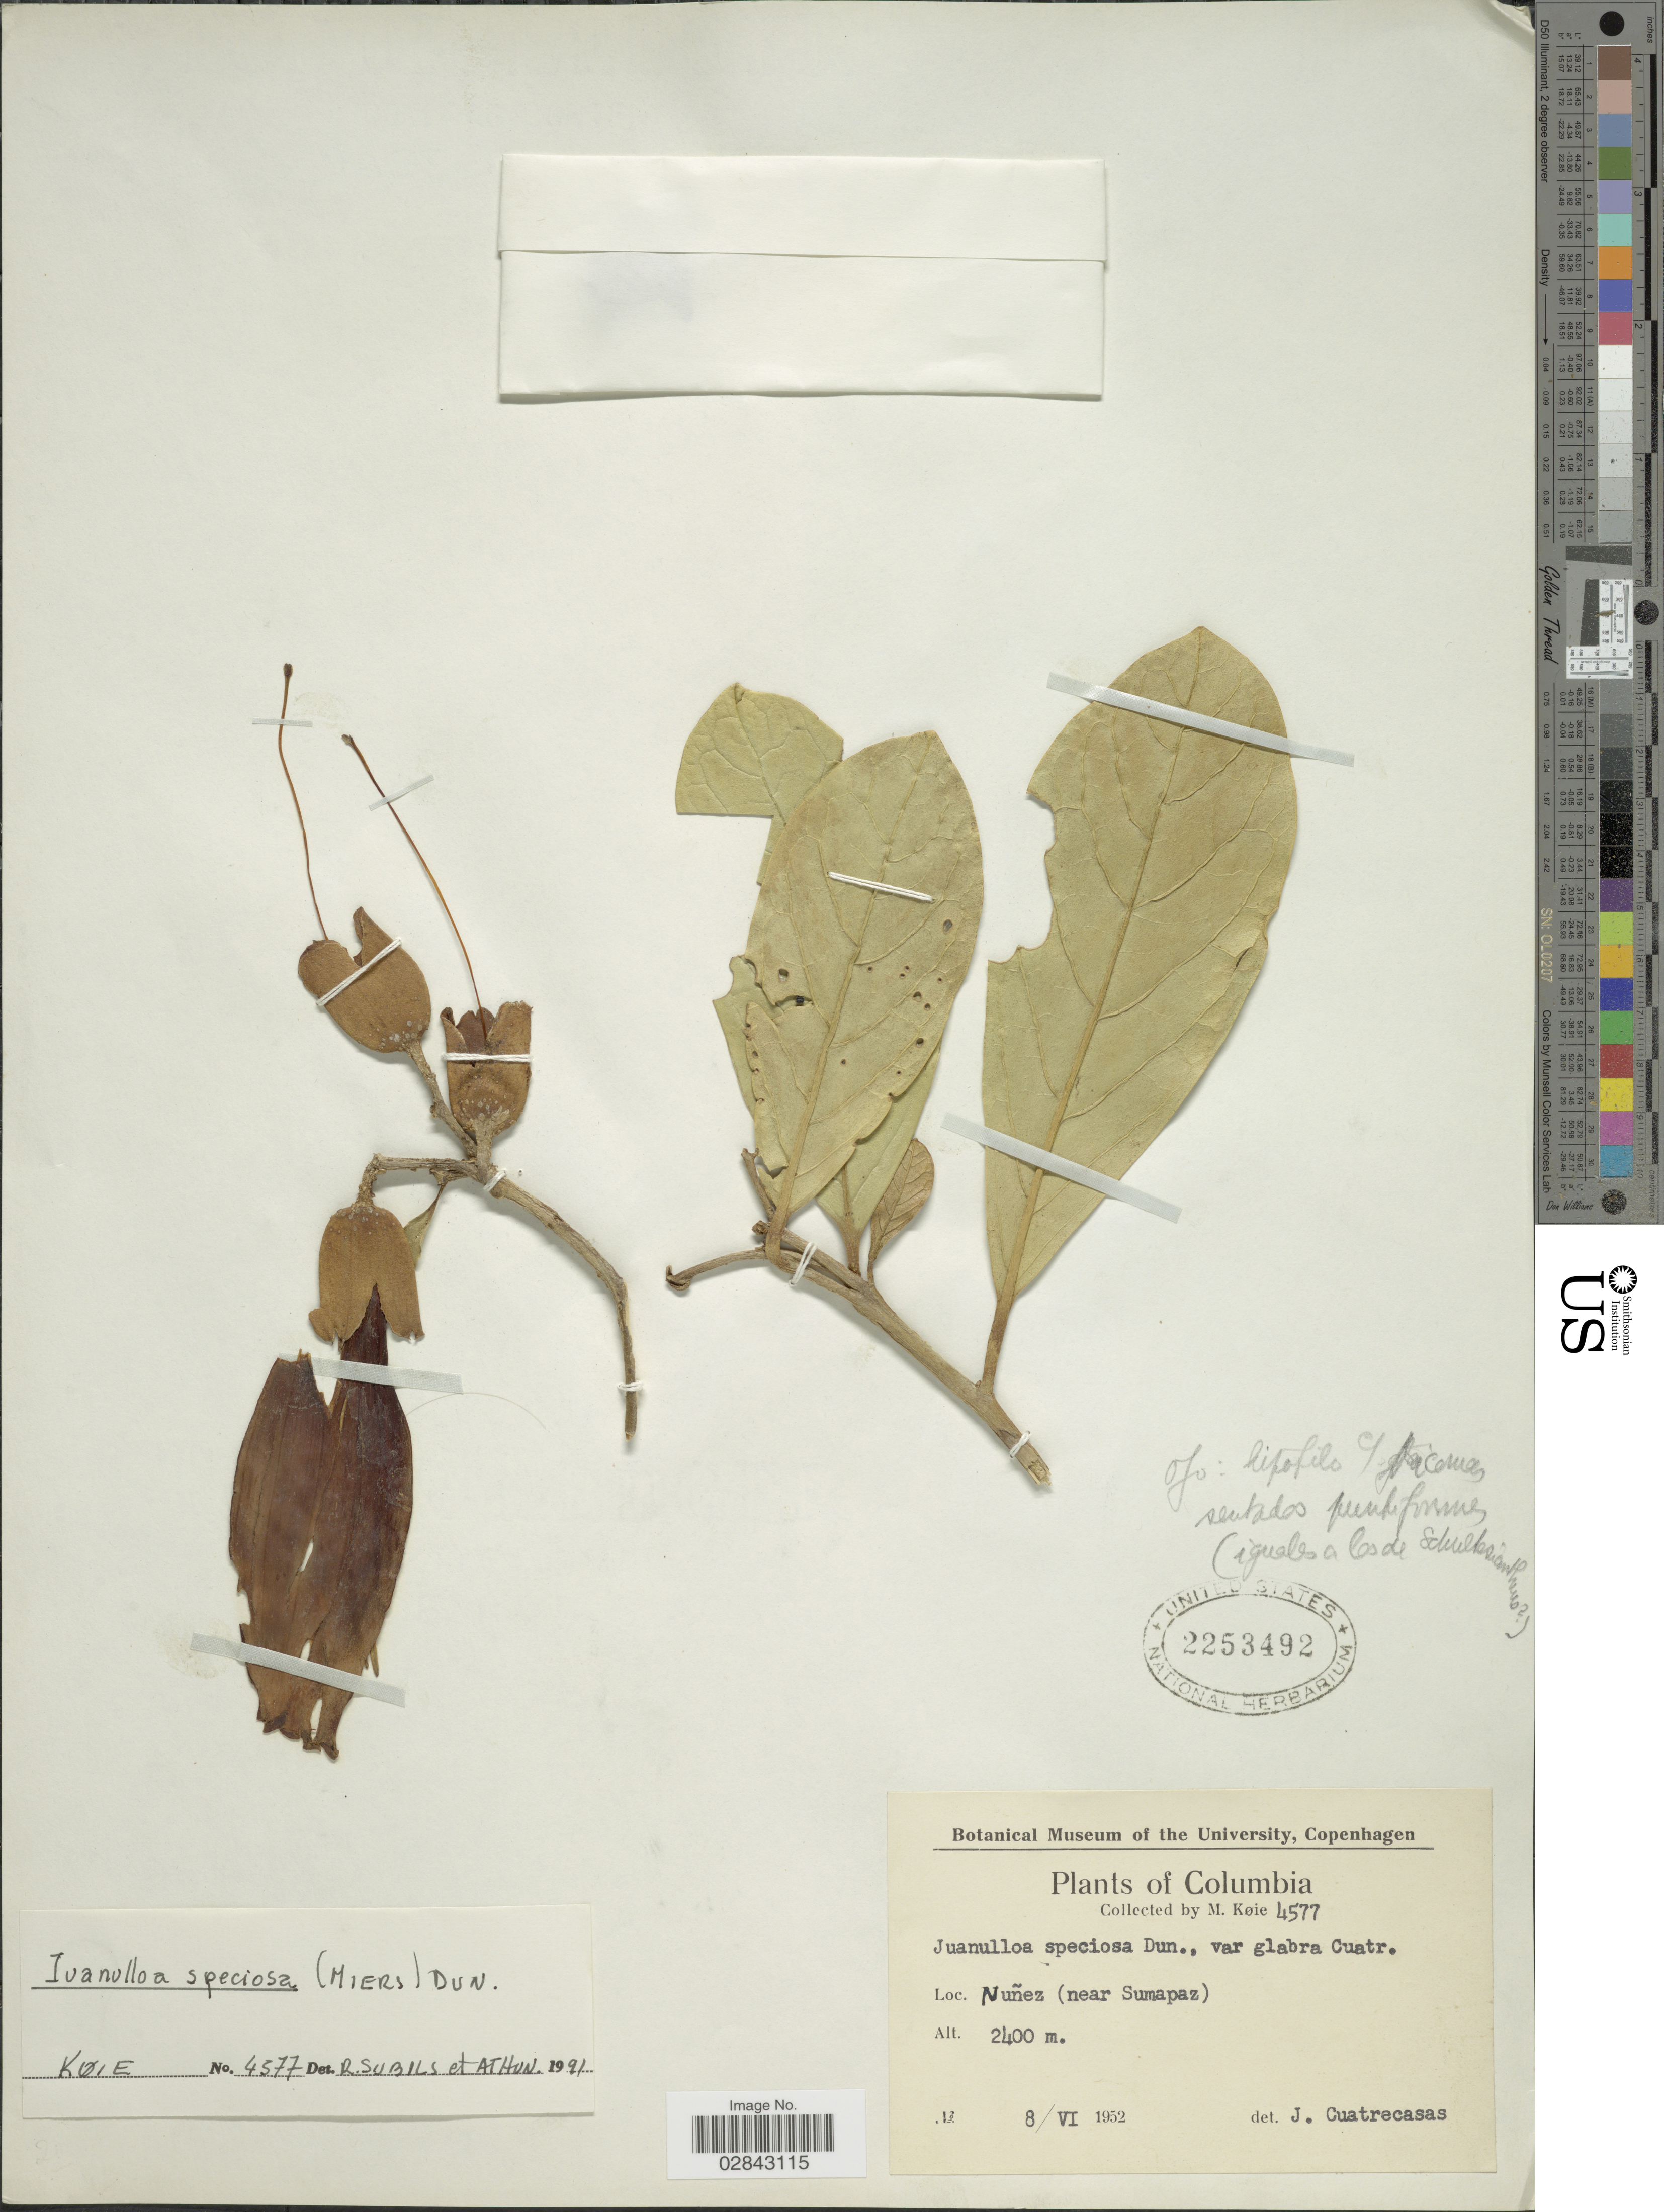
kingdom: Plantae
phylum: Tracheophyta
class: Magnoliopsida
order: Solanales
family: Solanaceae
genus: Juanulloa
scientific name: Juanulloa speciosa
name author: Dunal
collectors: M. Köie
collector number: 4577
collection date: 1952-06-08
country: Colombia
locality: Nuñez (near Sumapaz).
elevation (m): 2400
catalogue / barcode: US 2253492